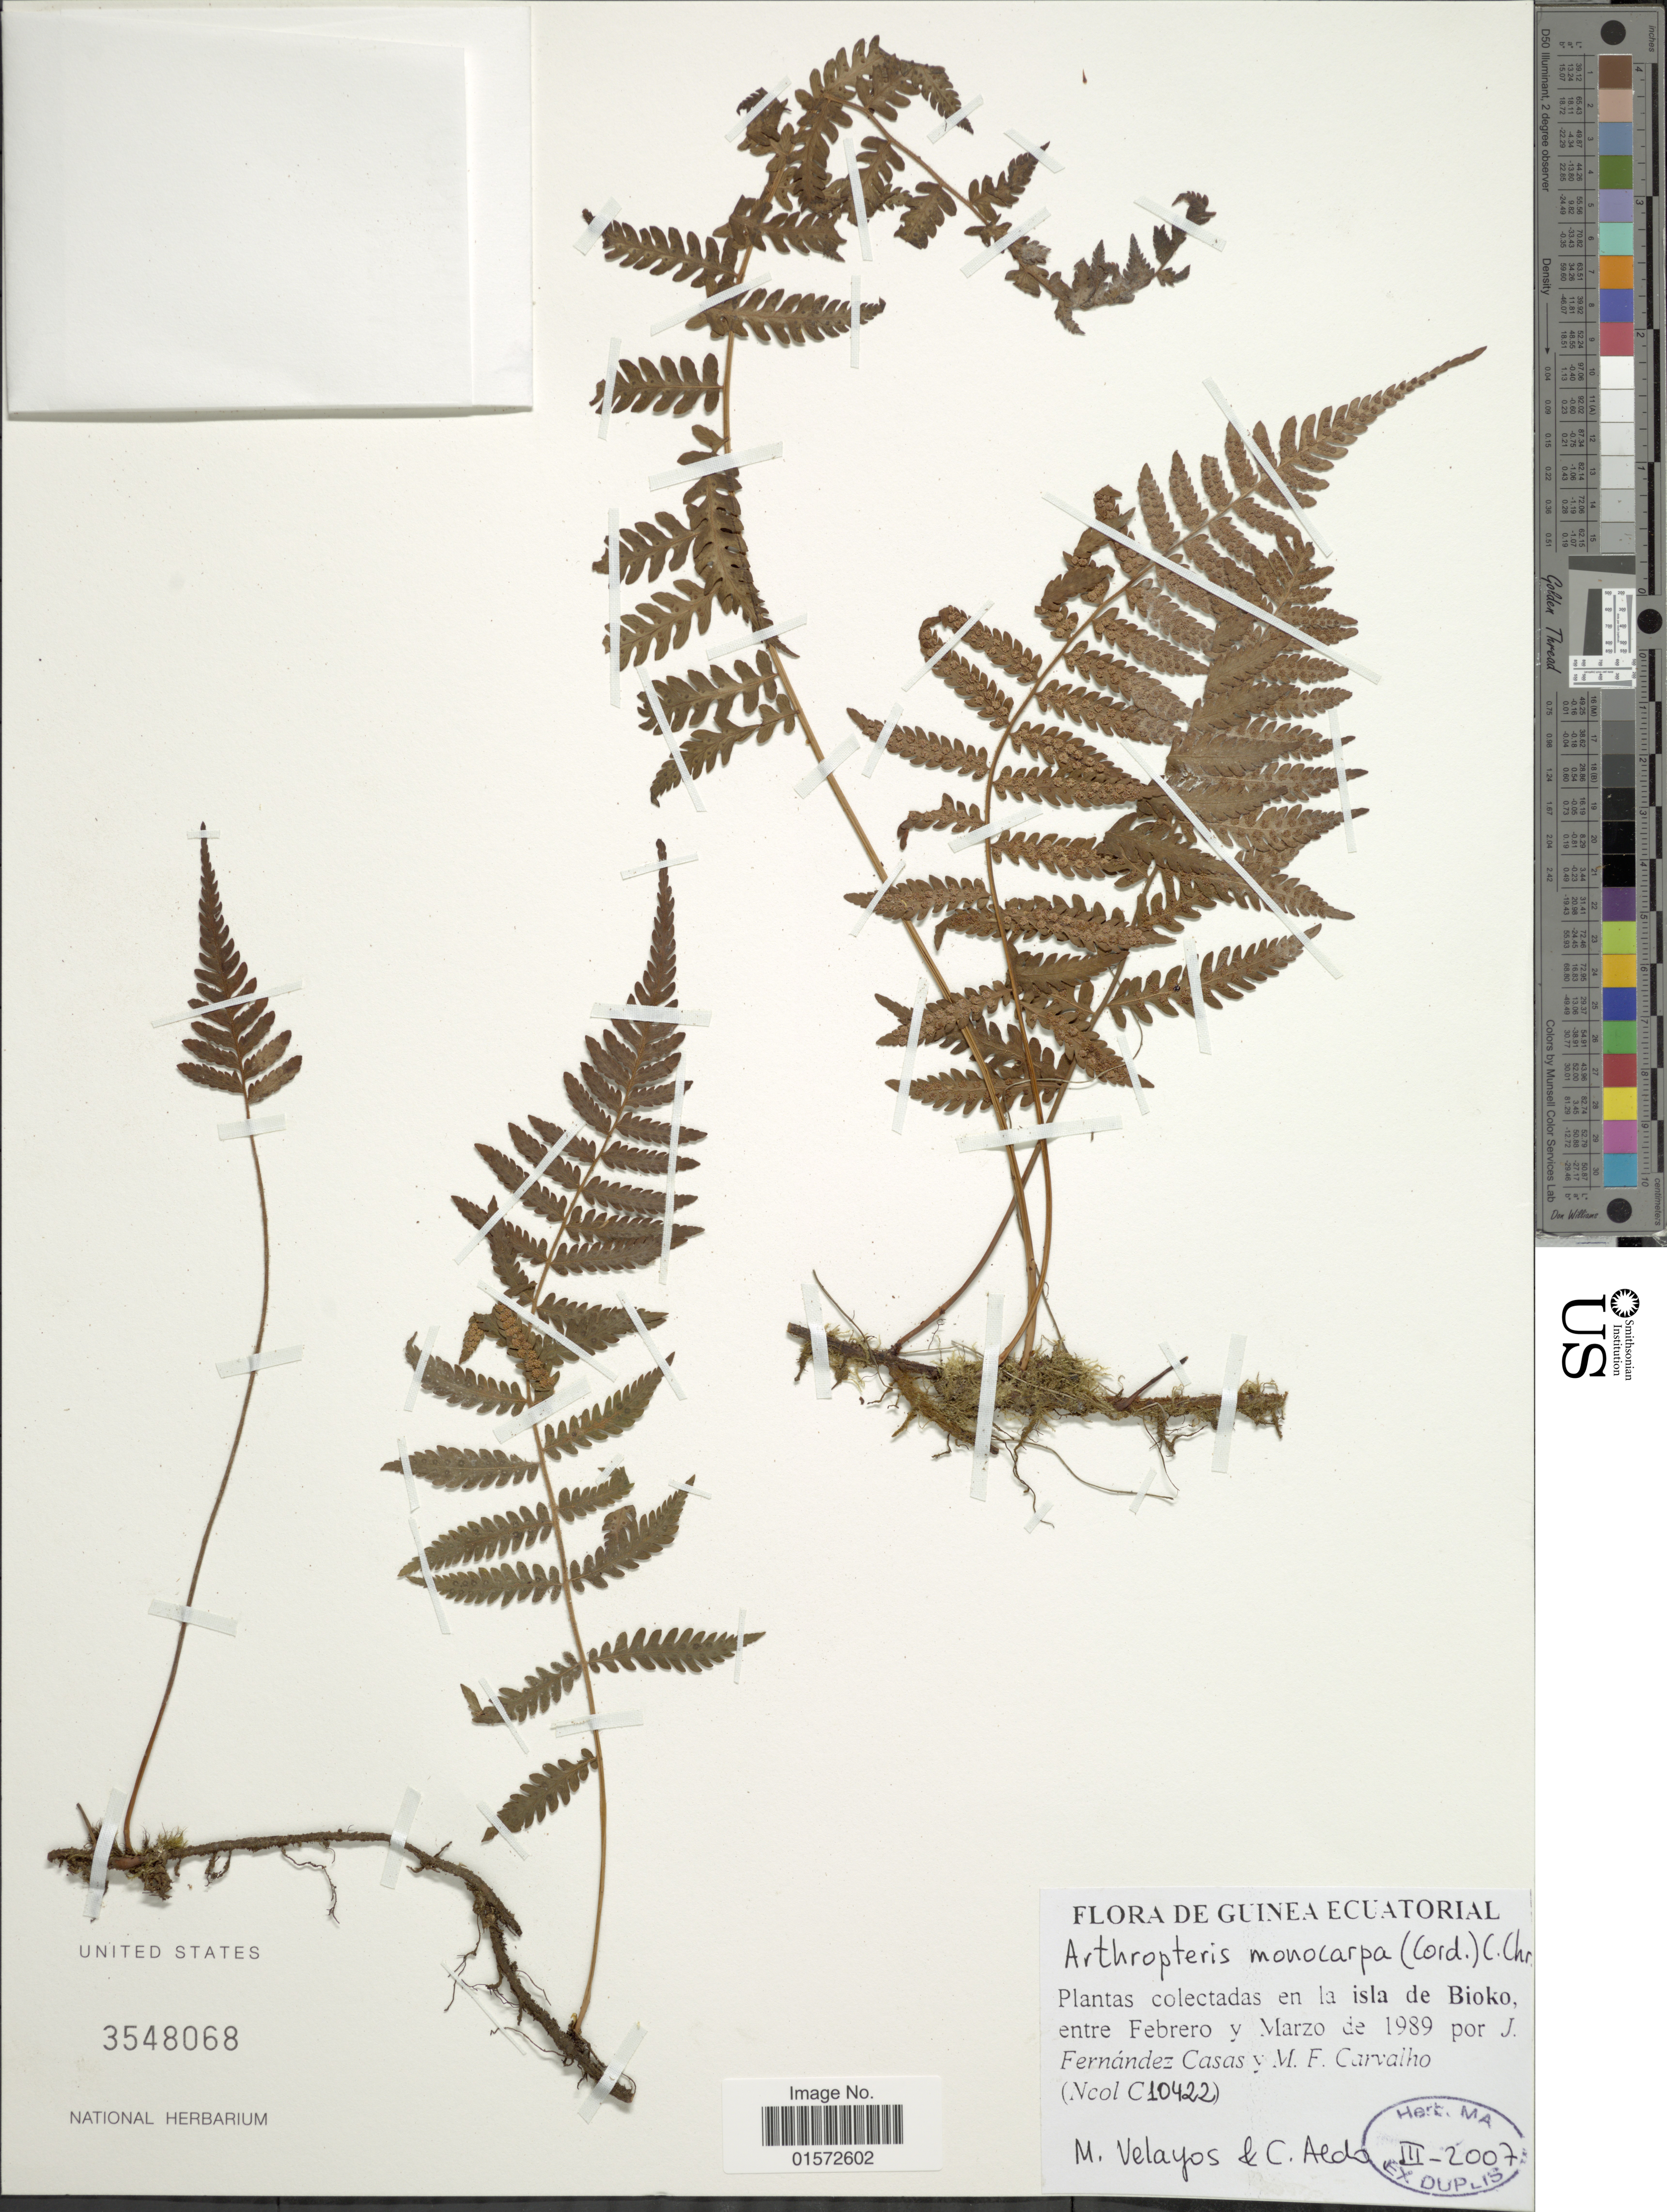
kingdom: Plantae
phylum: Tracheophyta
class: Polypodiopsida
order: Polypodiales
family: Tectariaceae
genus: Arthropteris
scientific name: Arthropteris monocarpa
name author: (Cordem.) C. Chr.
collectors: M. Velayos & C. Aedo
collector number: Ncol C10422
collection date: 2007-03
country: Equatorial Guinea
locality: Plantas colectadas en la Isla de Bioko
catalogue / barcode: US 3548068